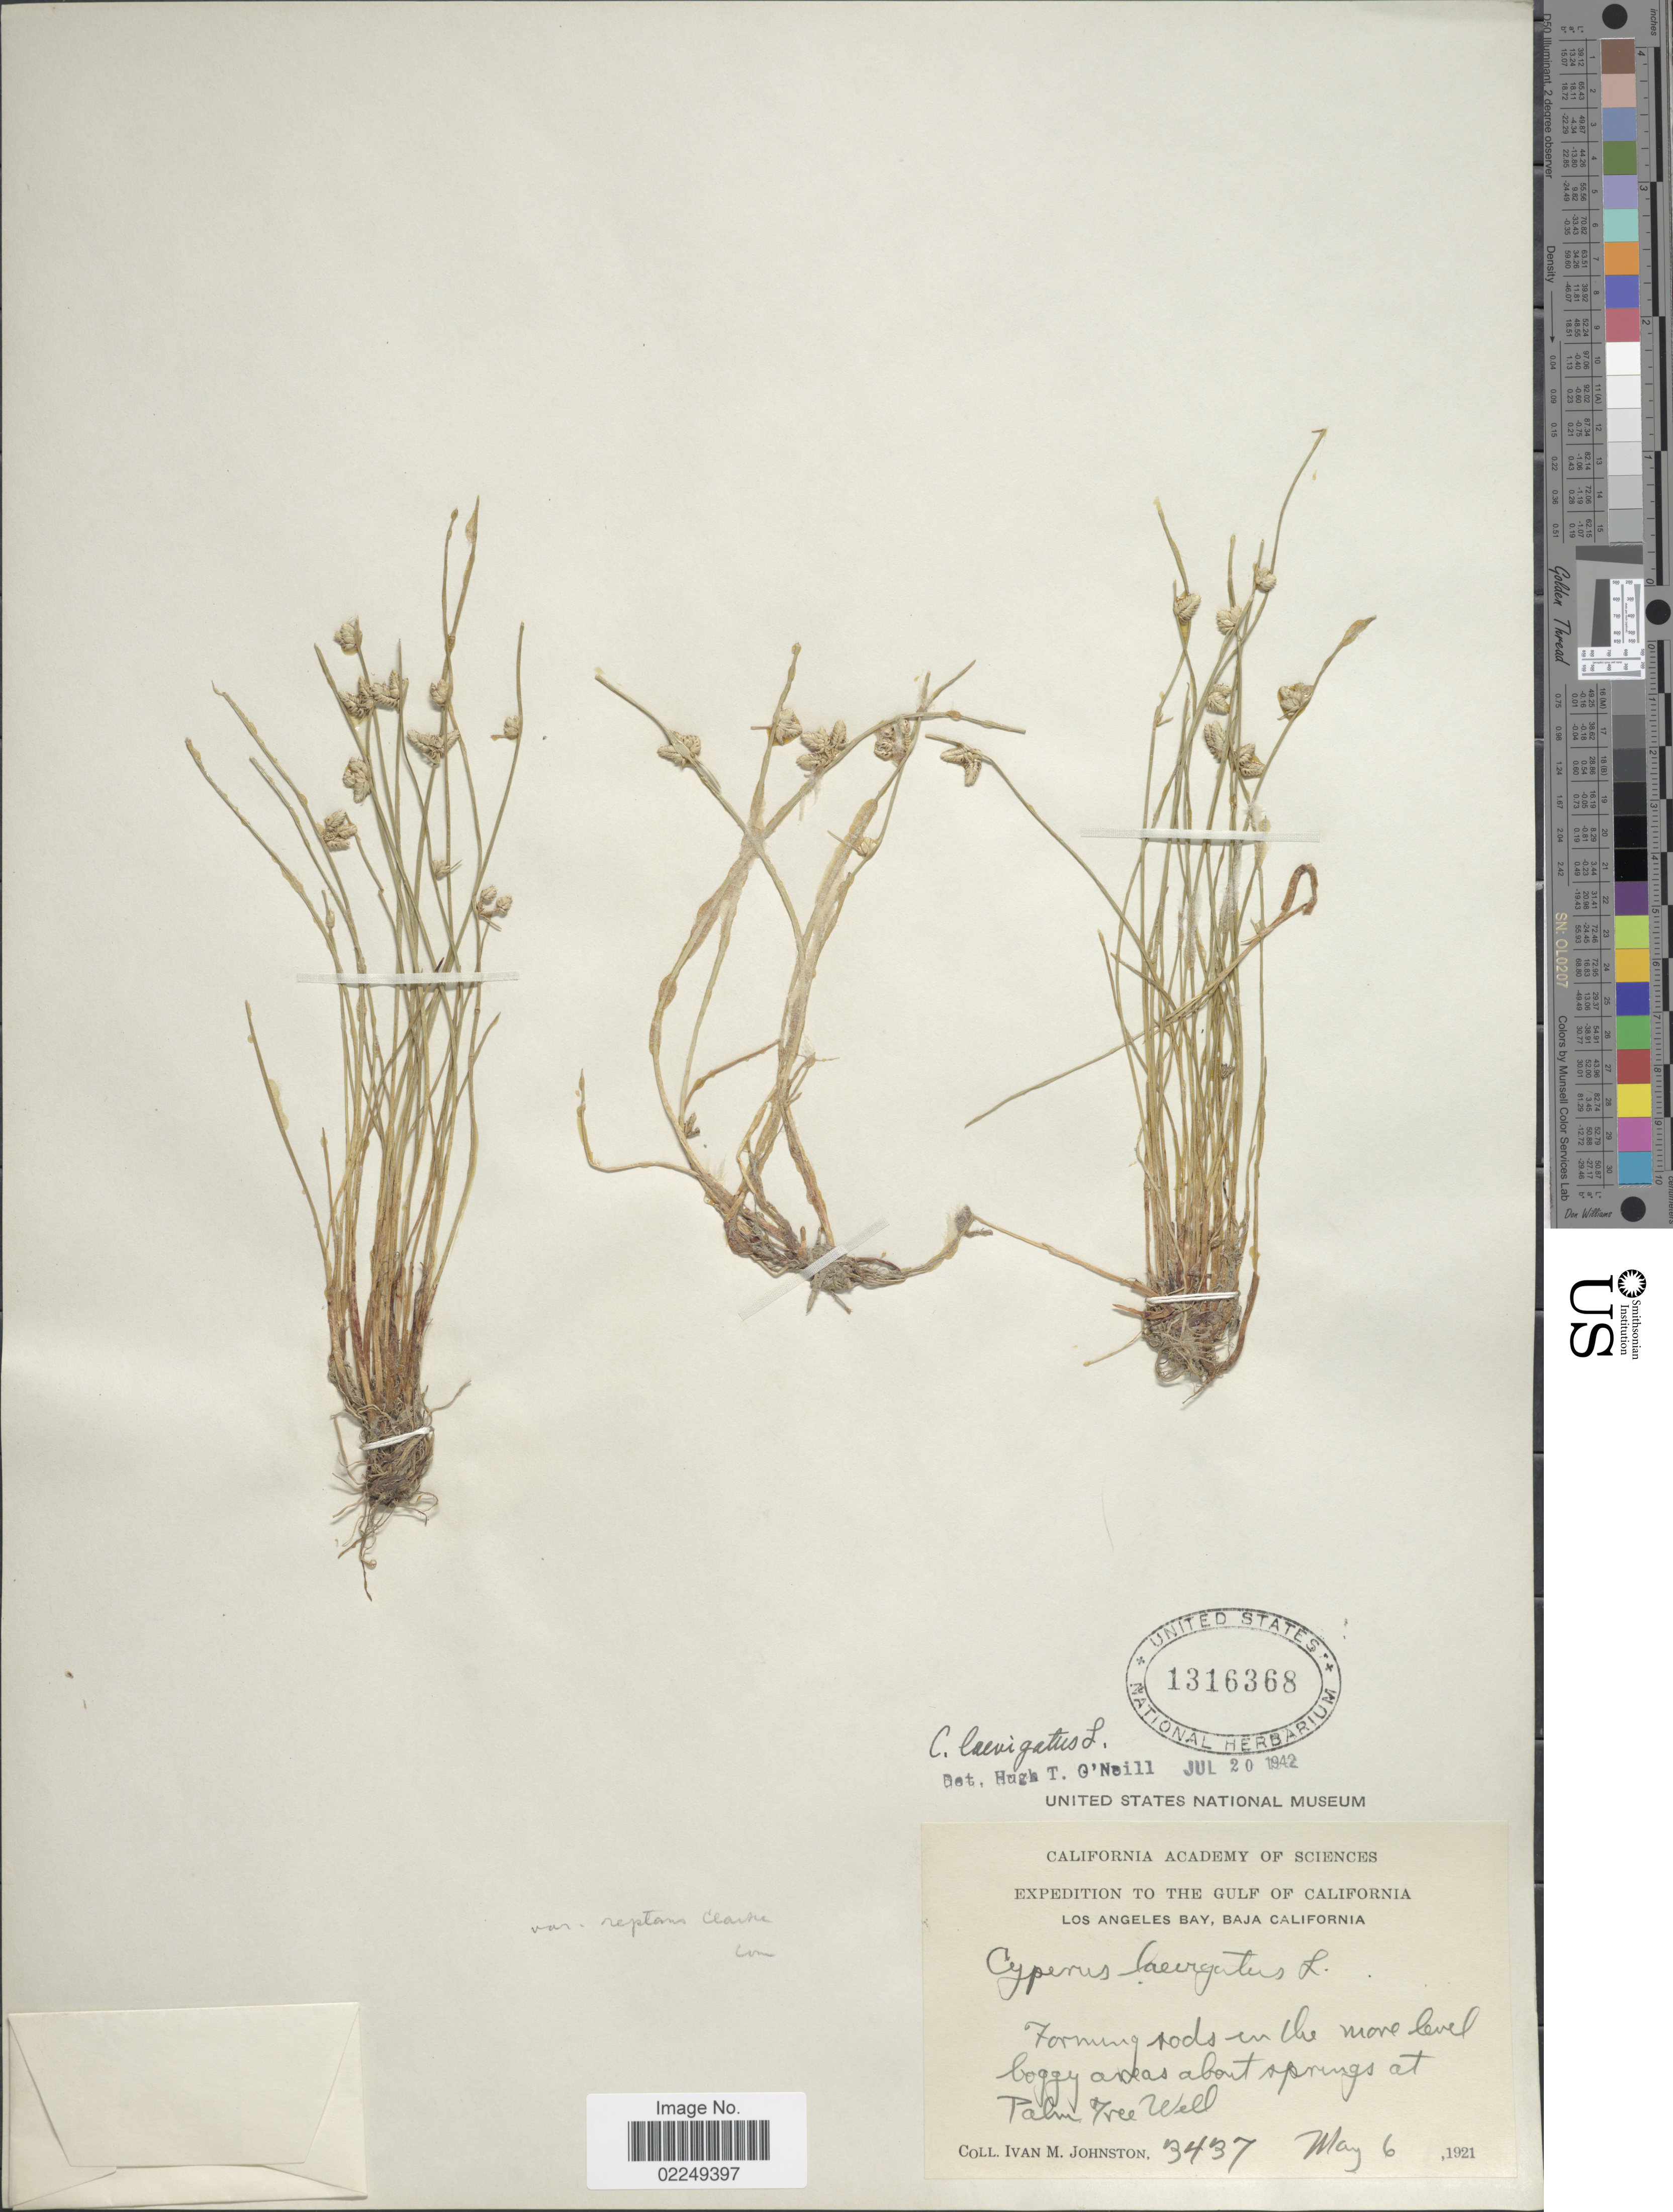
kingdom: Plantae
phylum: Tracheophyta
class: Liliopsida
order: Poales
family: Cyperaceae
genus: Cyperus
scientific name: Cyperus laevigatus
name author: L.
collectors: I.M. Johnston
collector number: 3437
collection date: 1921-05-06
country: Mexico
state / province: Baja California Norte / Baja California Sur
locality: To The Gulf of California, Los Angeles Bay, Palm Tree Well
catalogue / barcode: US 1316368